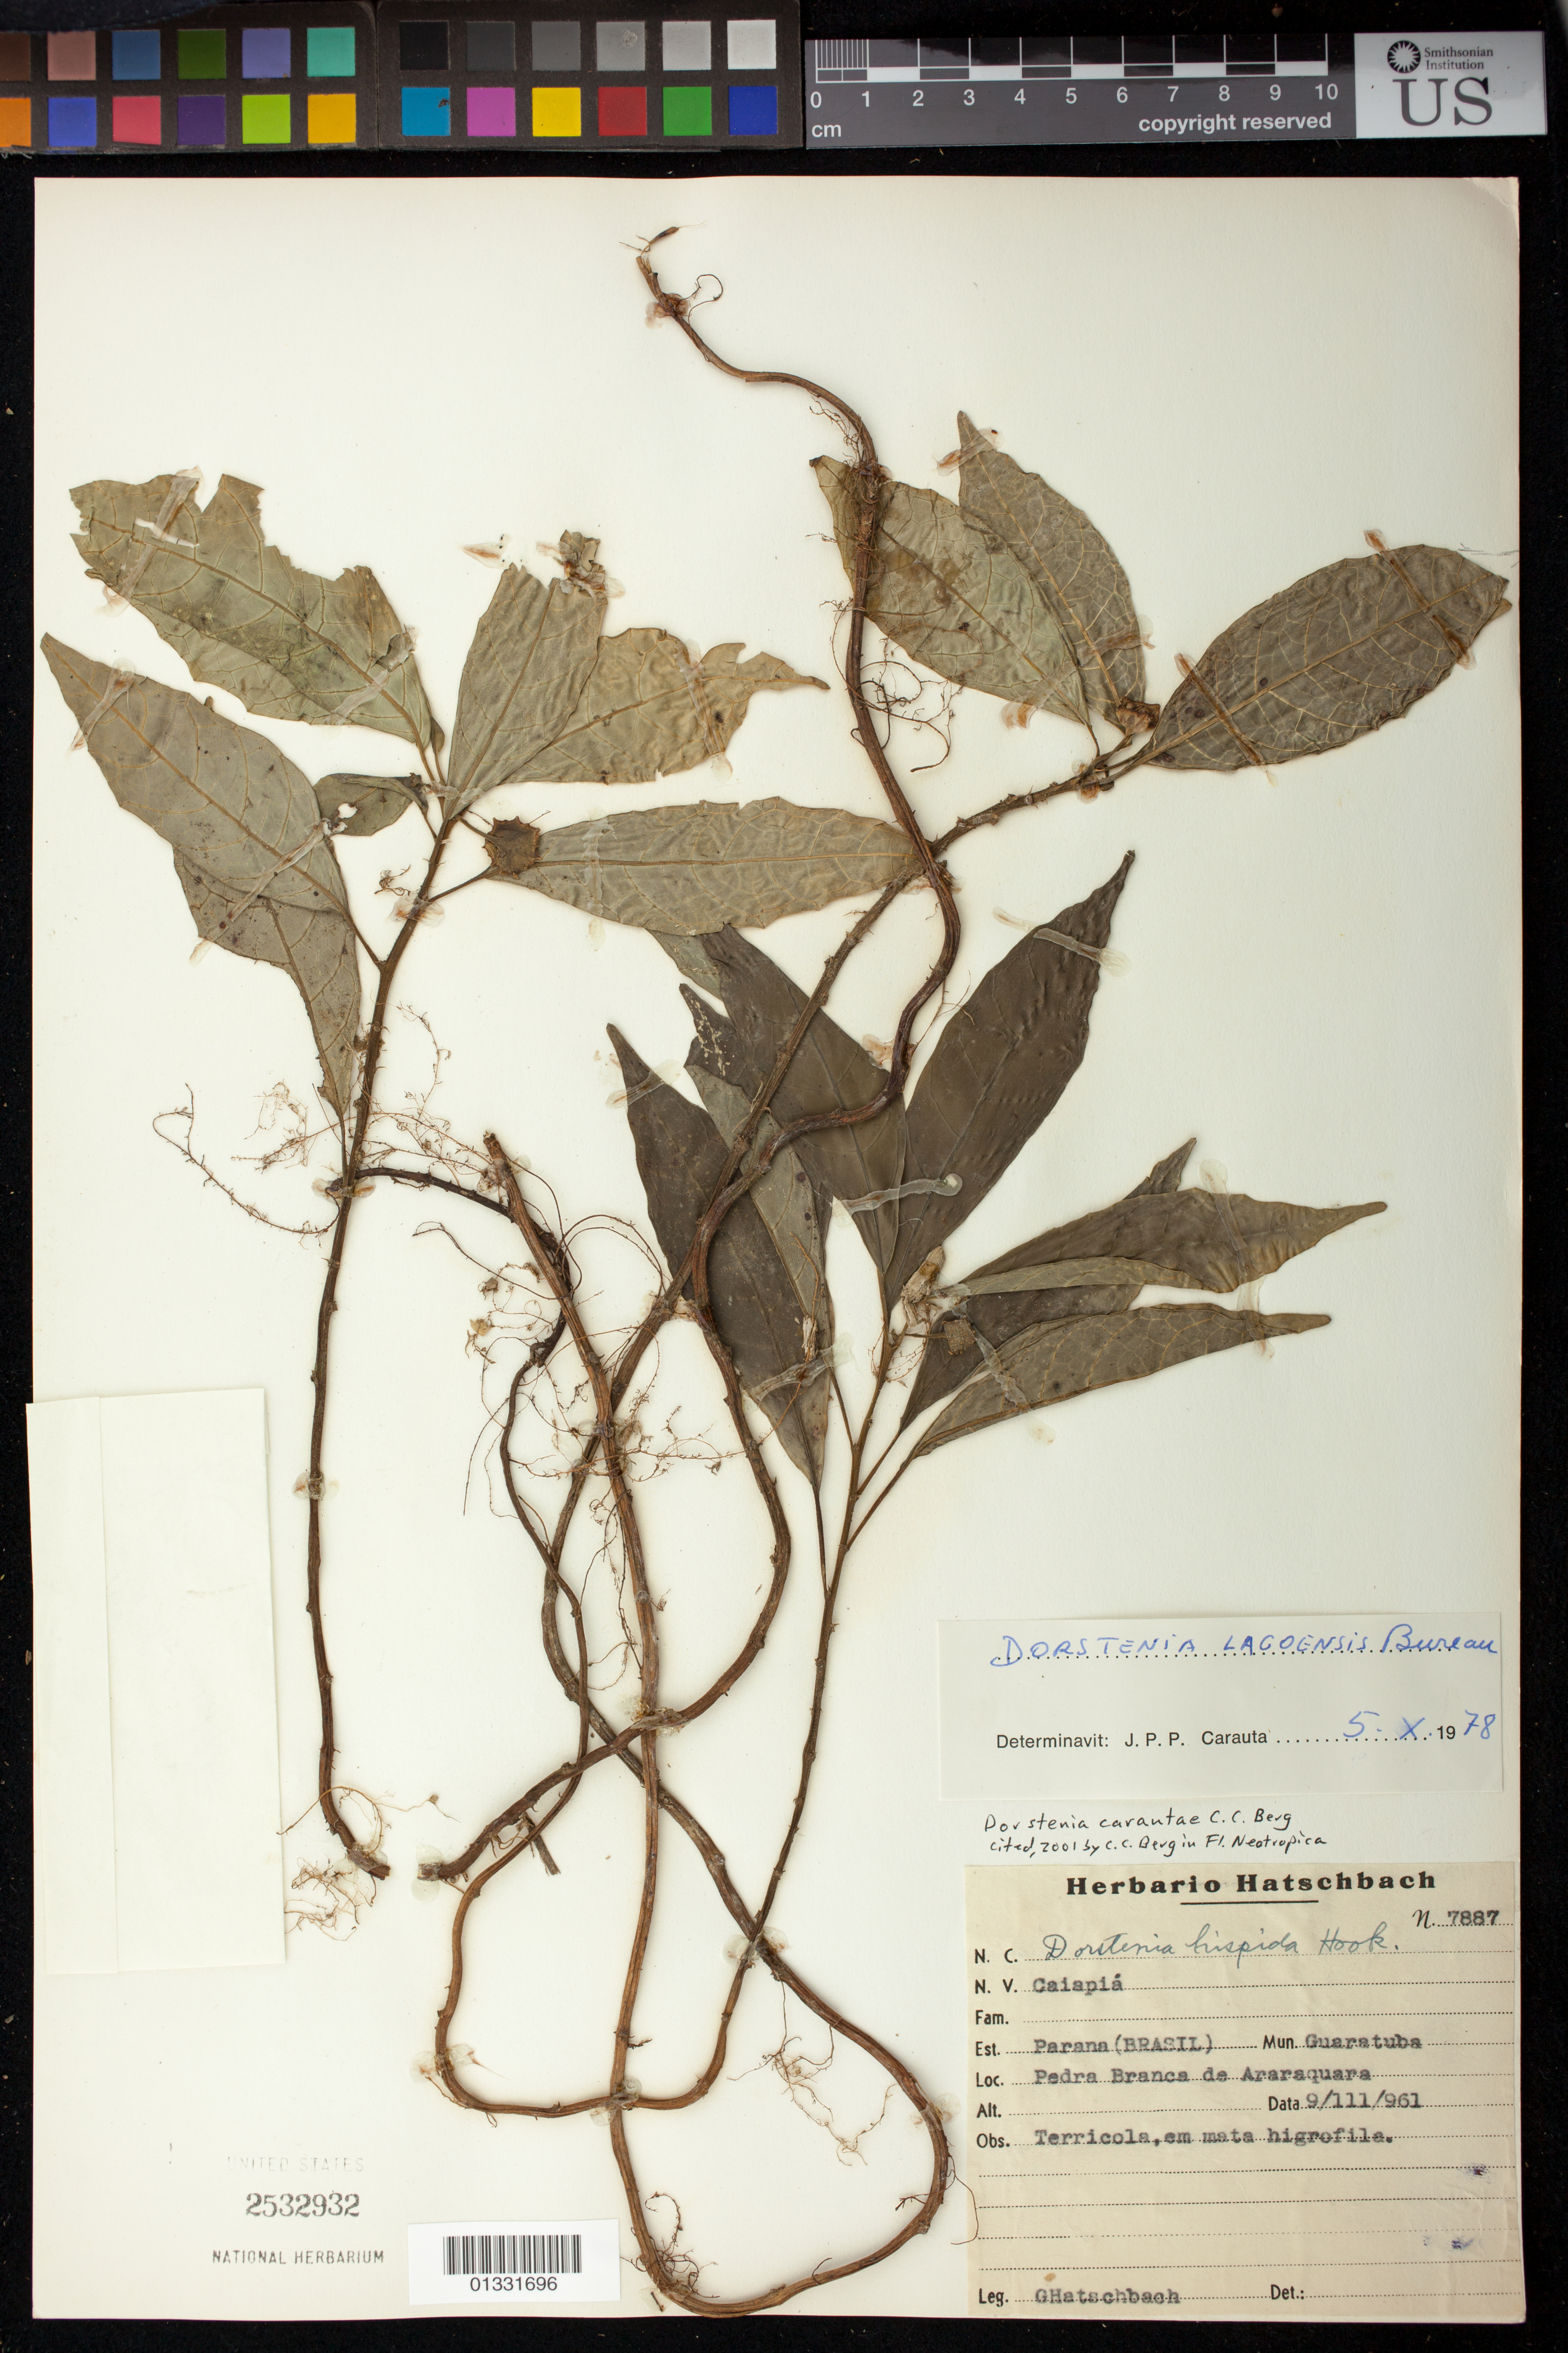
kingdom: Plantae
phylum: Tracheophyta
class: Magnoliopsida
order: Rosales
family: Moraceae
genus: Dorstenia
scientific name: Dorstenia carautae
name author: C.C. Berg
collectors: G. Hatschbach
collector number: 7887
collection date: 1961-03-09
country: Brazil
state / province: Paraná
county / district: Guaratuba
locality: Pedra Branca de Araraquara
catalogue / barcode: US 2532932